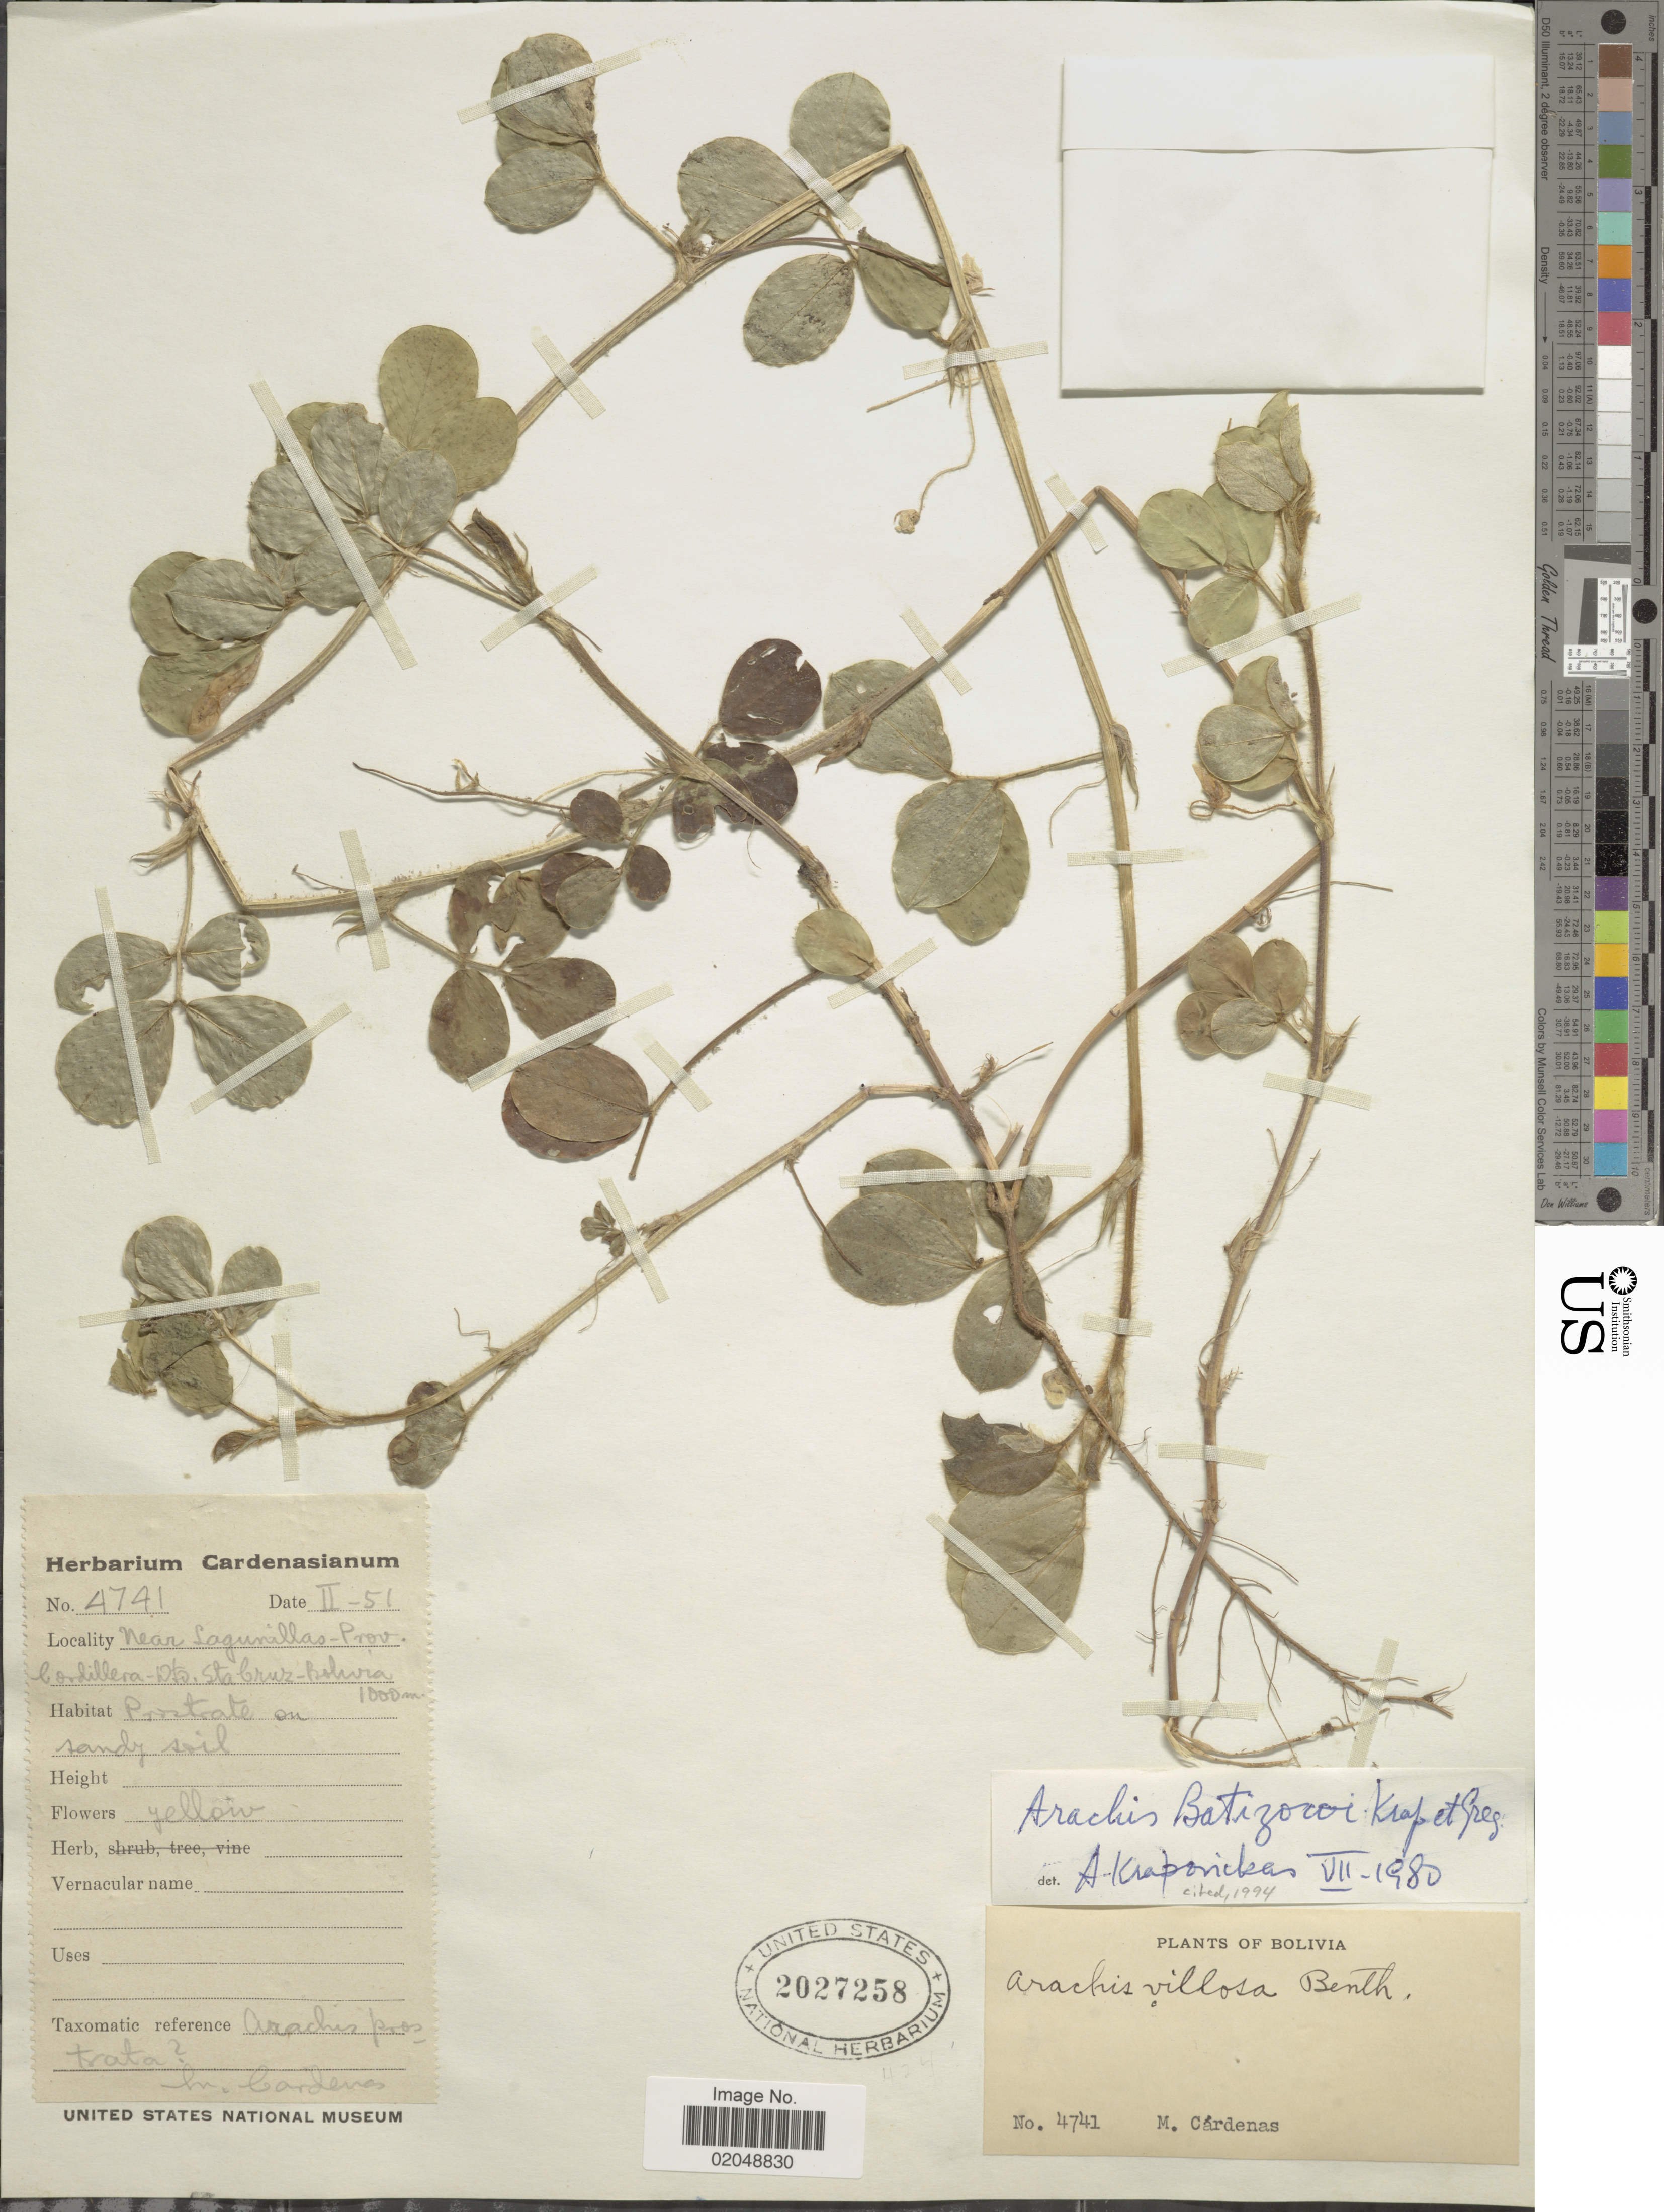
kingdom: Plantae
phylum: Tracheophyta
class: Magnoliopsida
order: Fabales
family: Fabaceae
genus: Arachis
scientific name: Arachis batizocoi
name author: Krapov. & W.C. Greg.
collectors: M. Cárdenas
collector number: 4741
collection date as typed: Transcribed d/m/y: /2/51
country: Bolivia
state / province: Santa Cruz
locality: Near Lagunillas-Prov. Cordillera-Dto Sta Cruz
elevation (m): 1000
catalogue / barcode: US 2027258